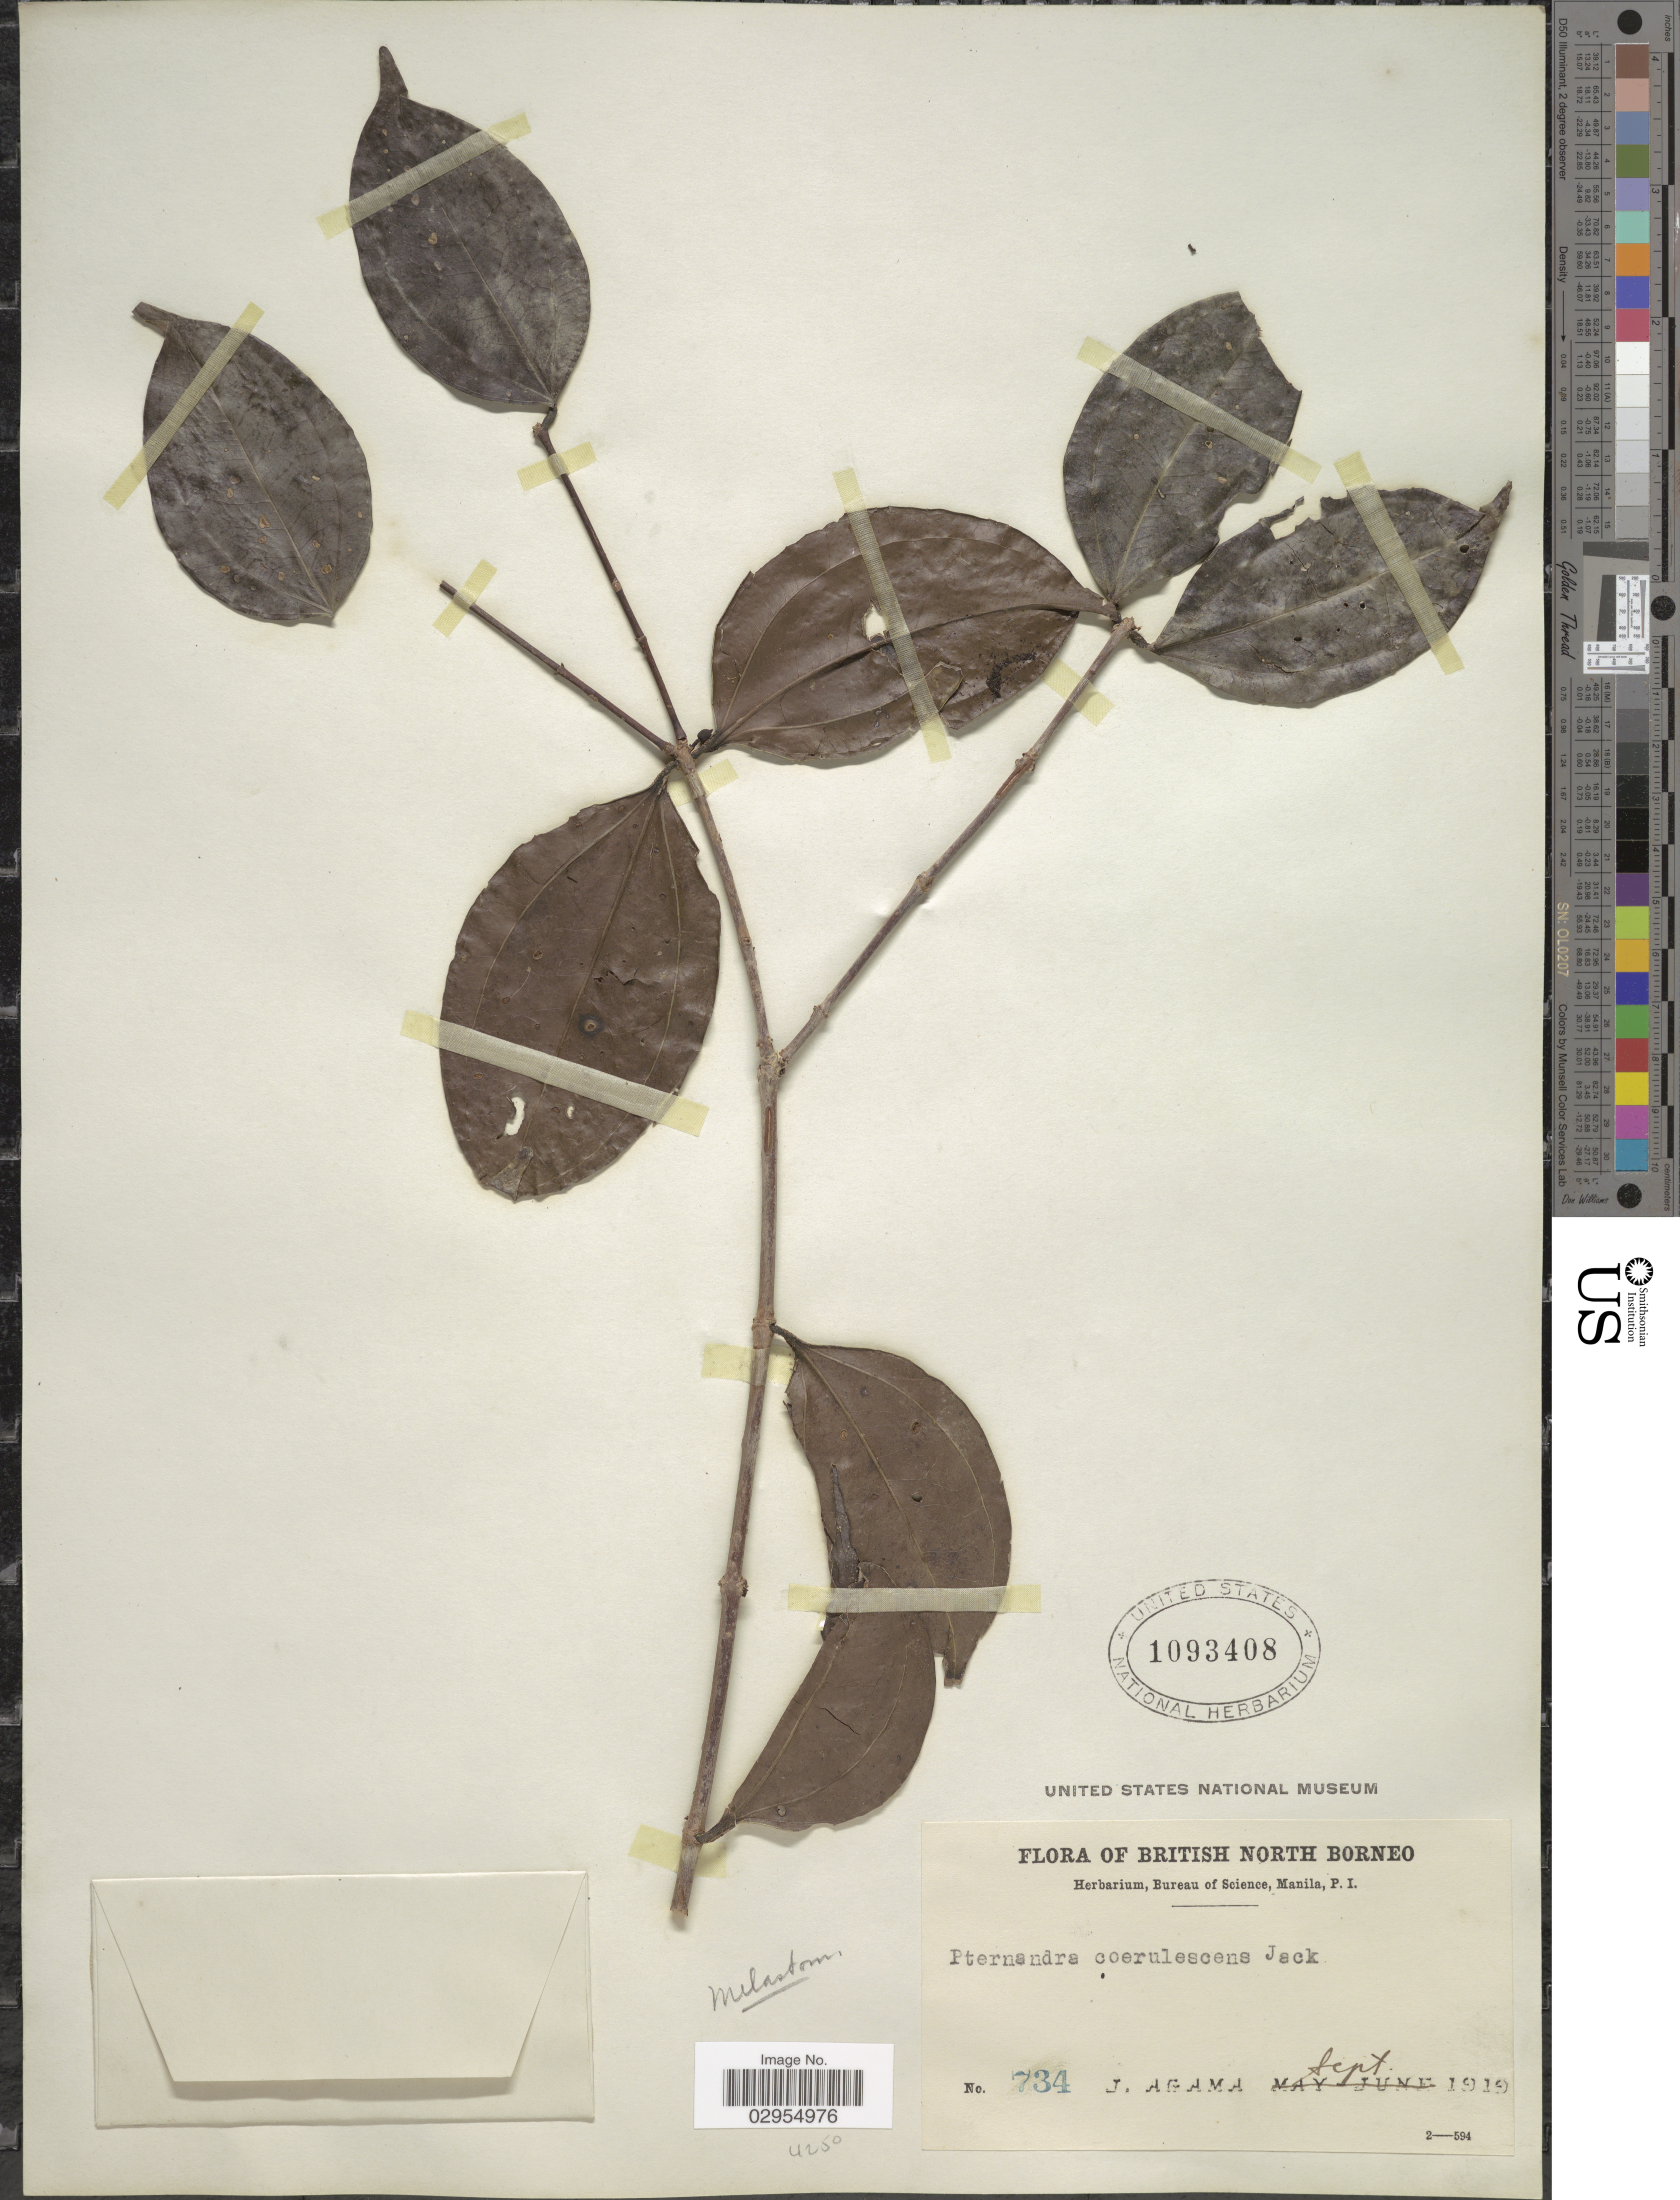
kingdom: Plantae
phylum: Tracheophyta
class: Magnoliopsida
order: Myrtales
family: Melastomataceae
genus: Pternandra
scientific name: Pternandra coerulescens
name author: Jack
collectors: J. Agama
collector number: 734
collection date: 1919-09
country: Malaysia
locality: British North Borneo.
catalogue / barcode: US 1093408